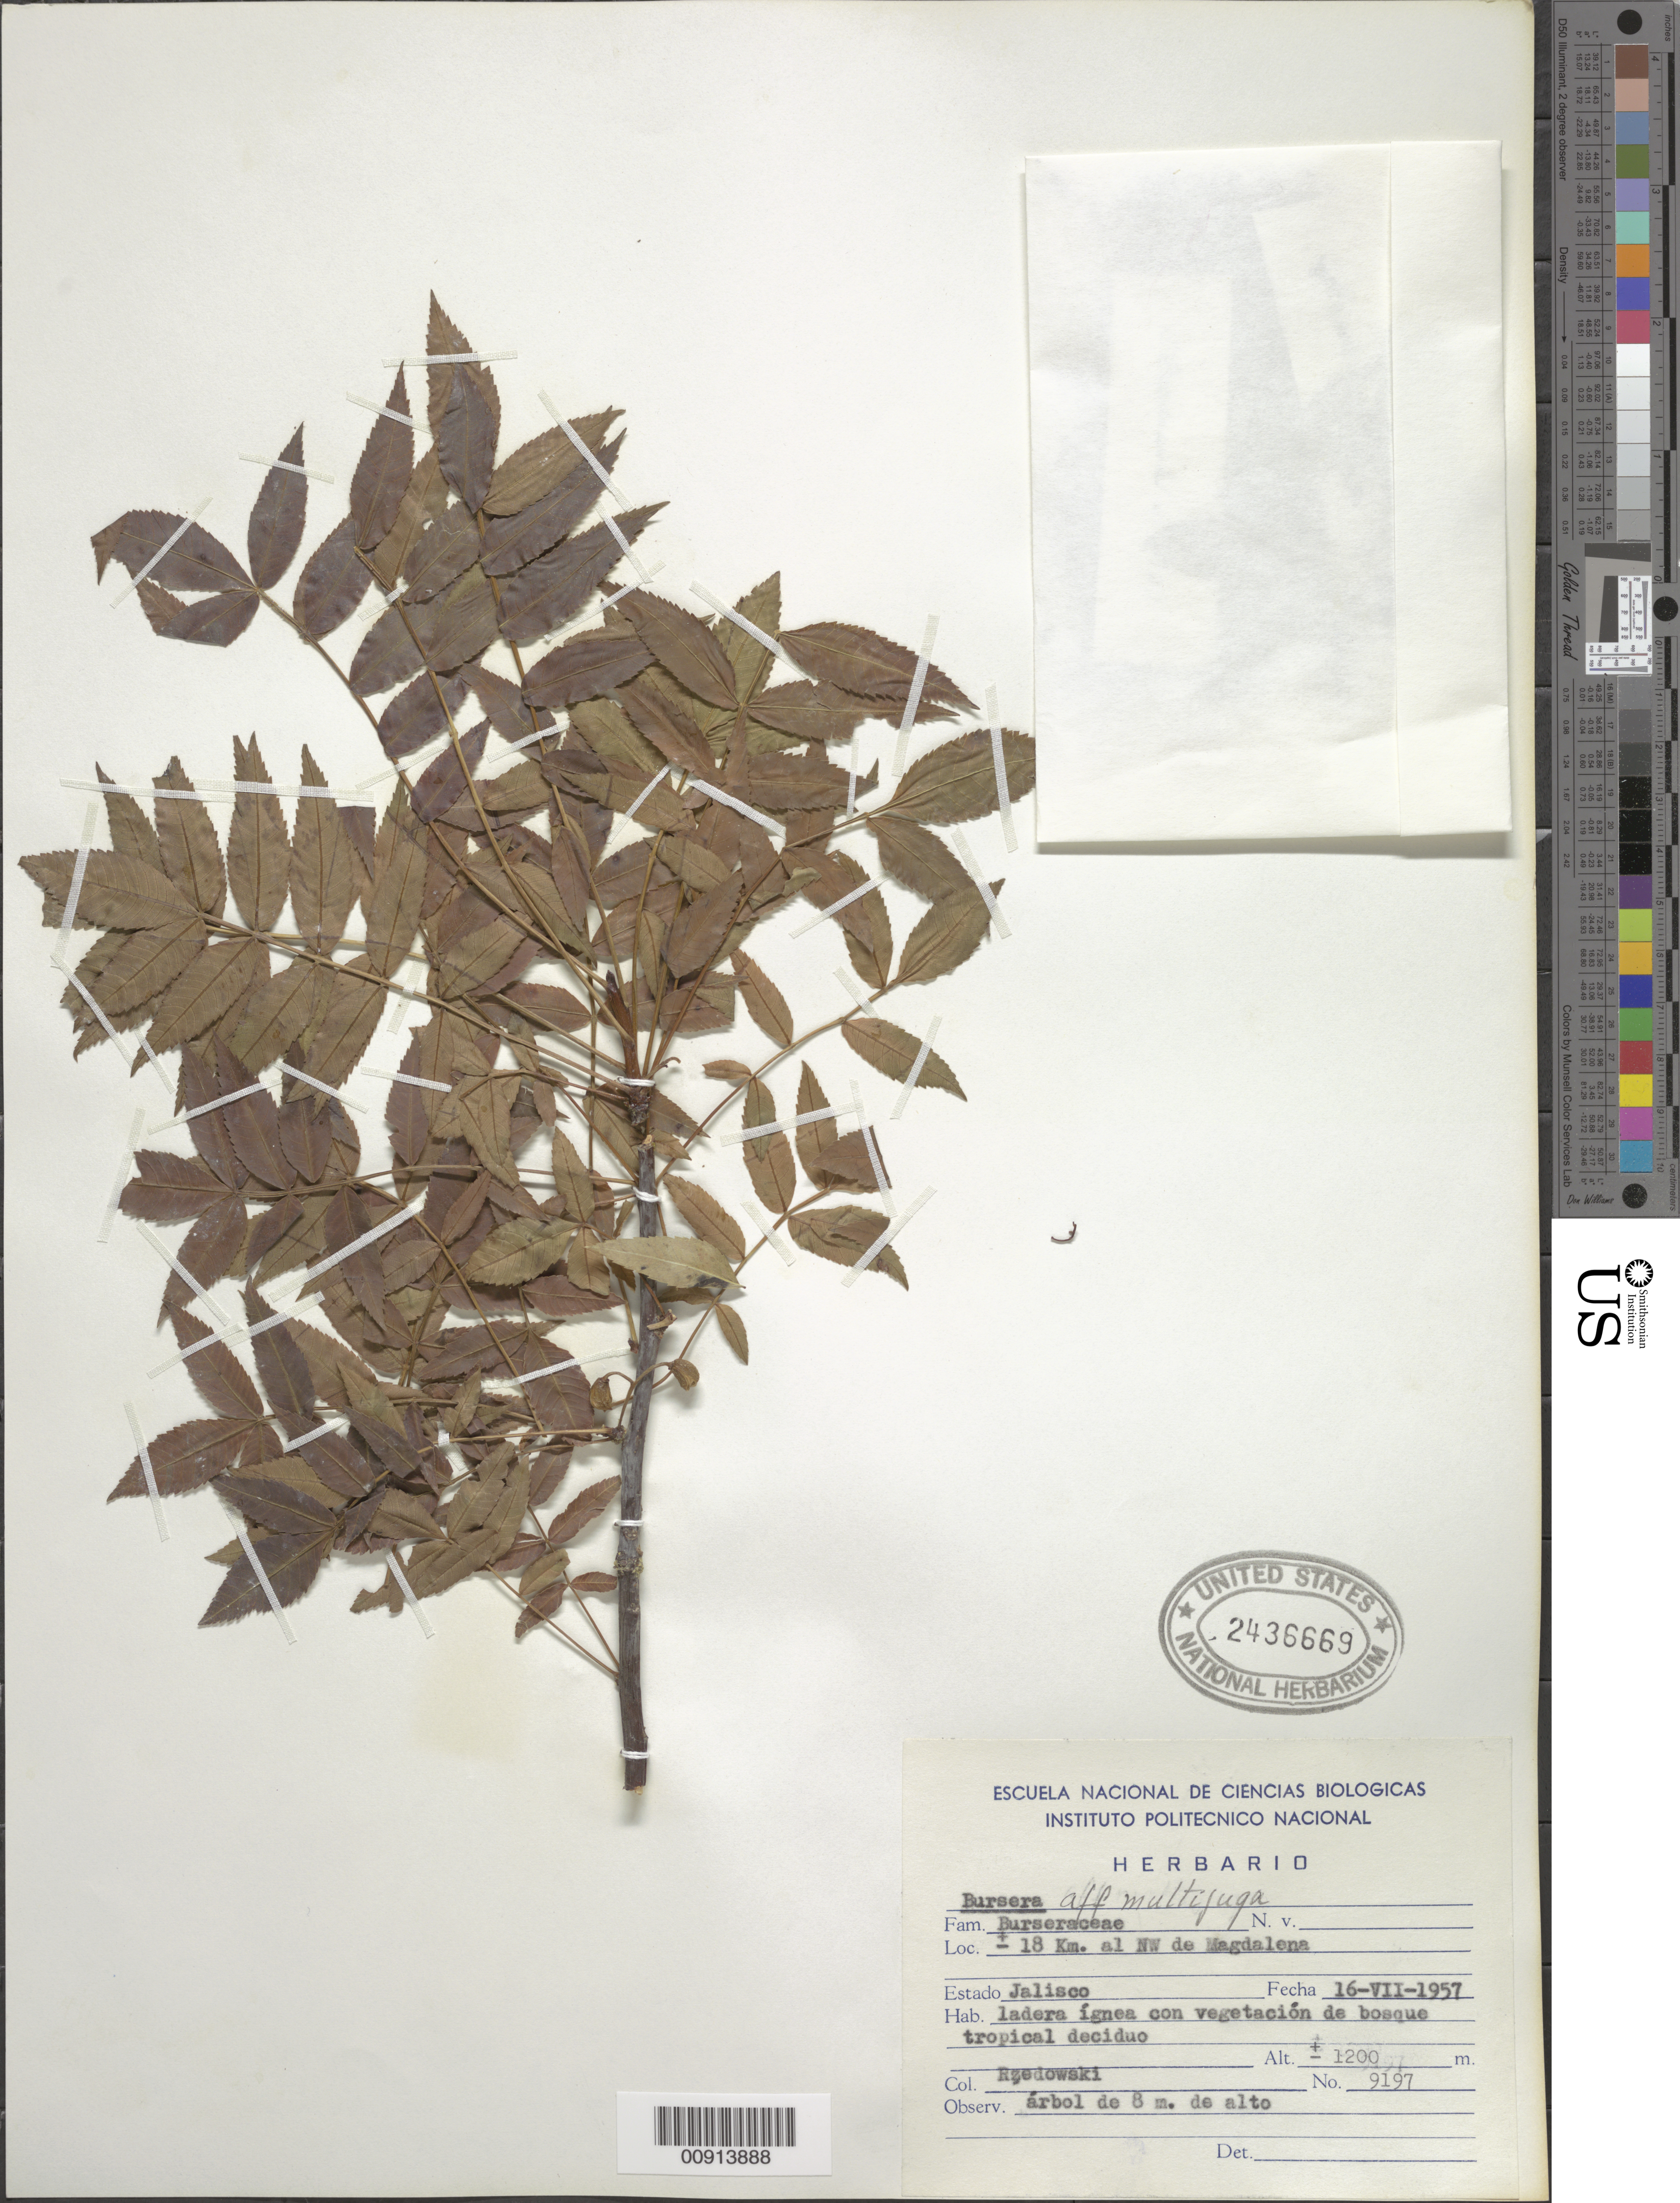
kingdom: Plantae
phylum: Tracheophyta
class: Magnoliopsida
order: Sapindales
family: Burseraceae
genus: Bursera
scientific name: Bursera multijuga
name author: Engl.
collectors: J. Rzedowski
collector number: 9197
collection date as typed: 16 Jul 1957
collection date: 1957-07-16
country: Mexico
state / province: Jalisco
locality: ± 18 km. al NW de Magdalena, Estado Jalisco.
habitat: Ladera ígnea con vegetación de bosque tropical deciduo.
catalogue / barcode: US 2436669